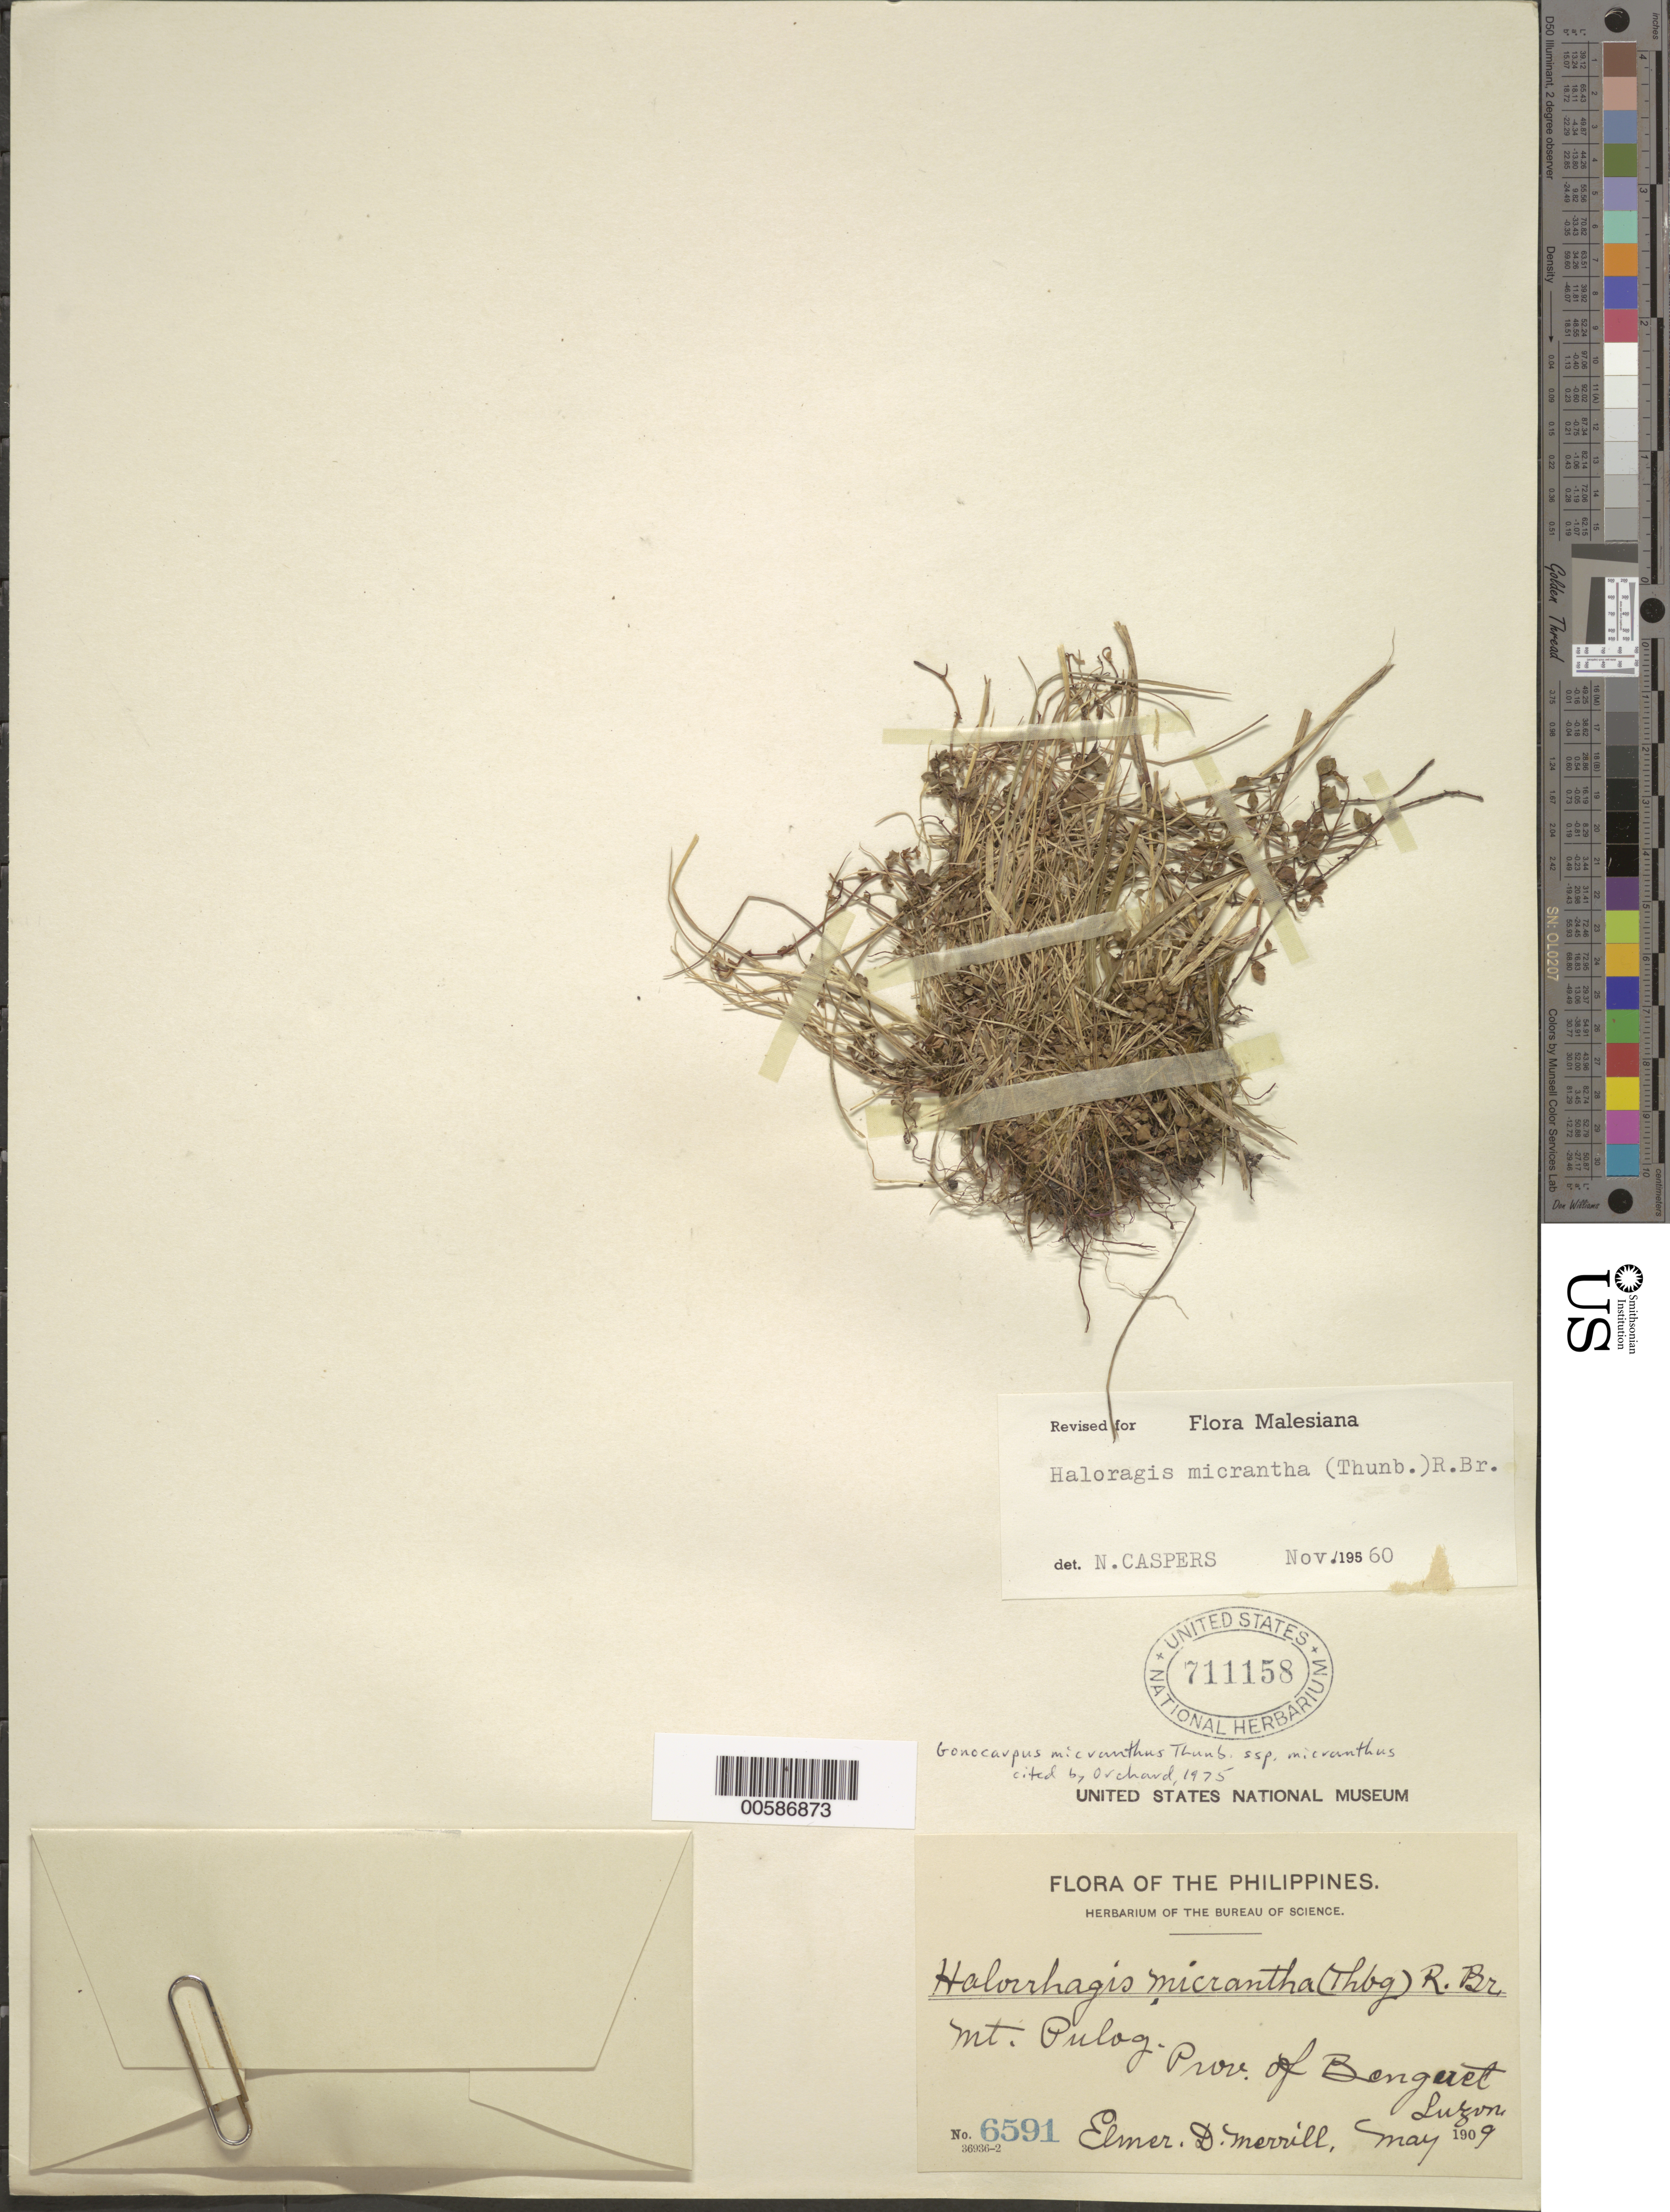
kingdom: Plantae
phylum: Tracheophyta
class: Magnoliopsida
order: Saxifragales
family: Haloragaceae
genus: Gonocarpus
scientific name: Gonocarpus micranthus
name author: Thunb.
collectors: E. D. Merrill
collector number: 6591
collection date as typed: May 1909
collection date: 1909-05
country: Philippines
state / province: Cordillera (Administrative Region)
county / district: Benguet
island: Luzon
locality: Mt. Pulog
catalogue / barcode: US 711158